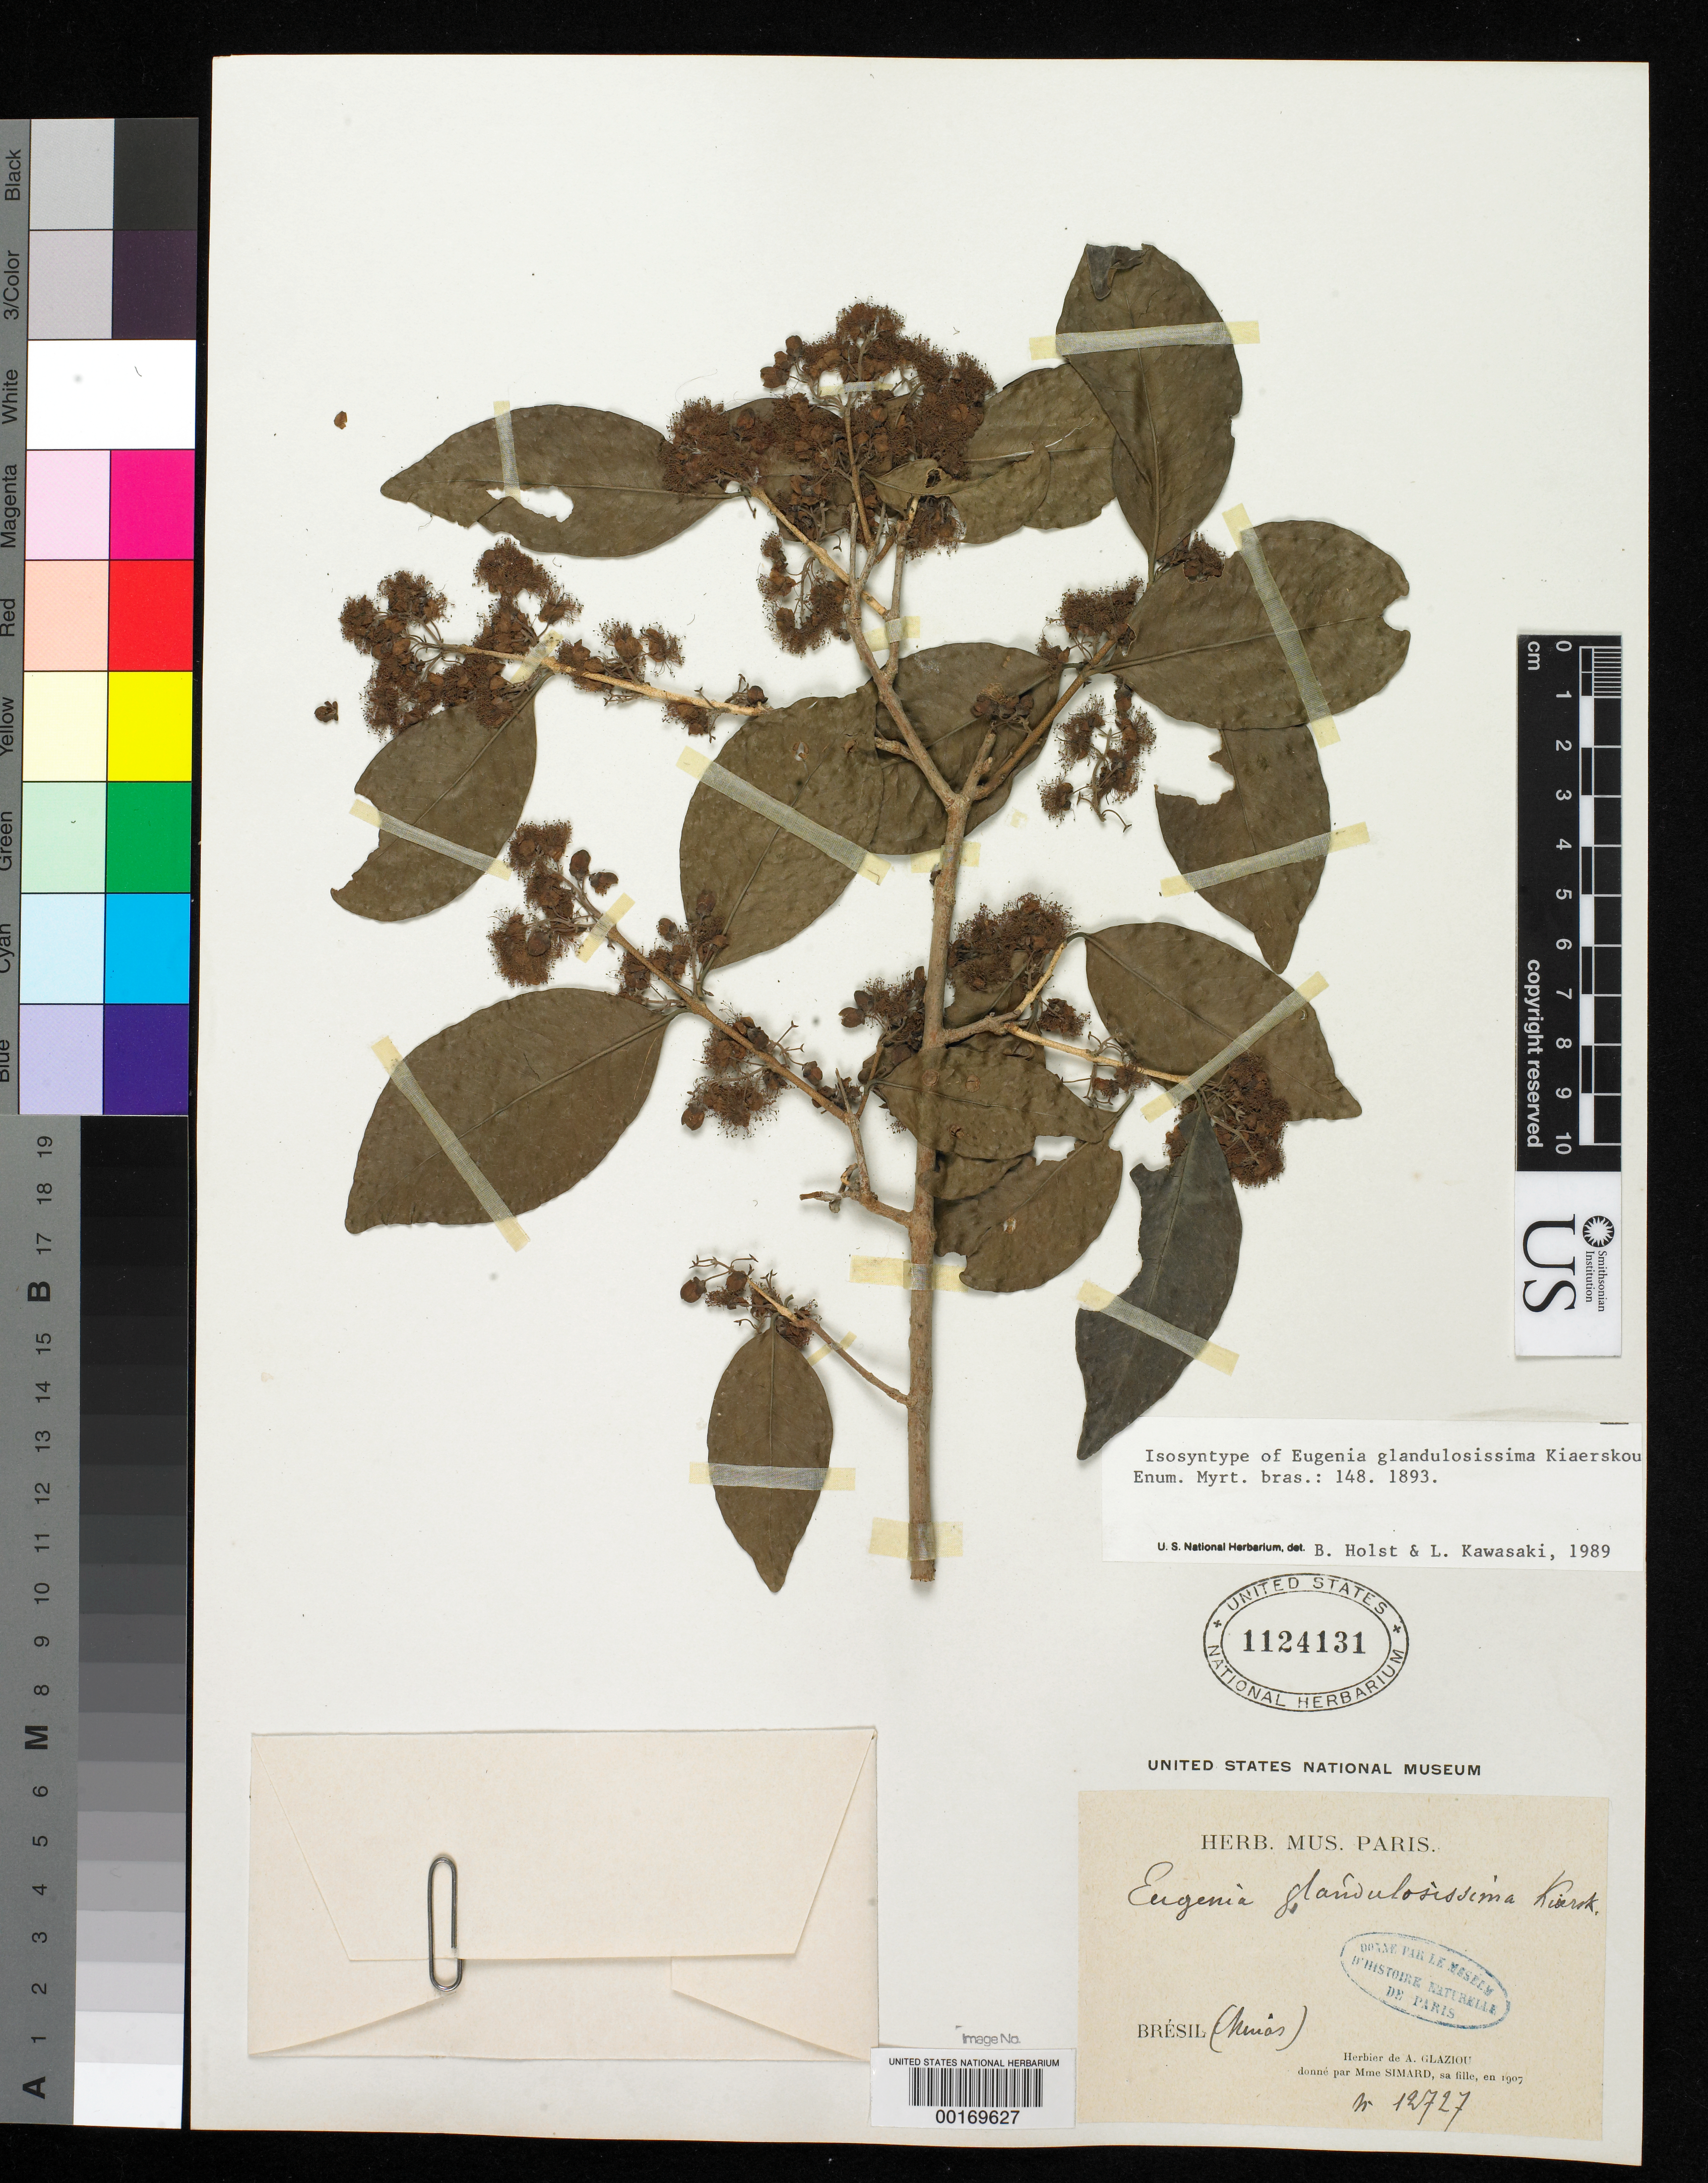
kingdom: Plantae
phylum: Tracheophyta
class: Magnoliopsida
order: Myrtales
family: Myrtaceae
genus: Eugenia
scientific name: Eugenia glandulosissima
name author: Kiaersk.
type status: Isosyntype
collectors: A. F. M. Glaziou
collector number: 12727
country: Brazil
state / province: Minas Gerais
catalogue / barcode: US 1124131